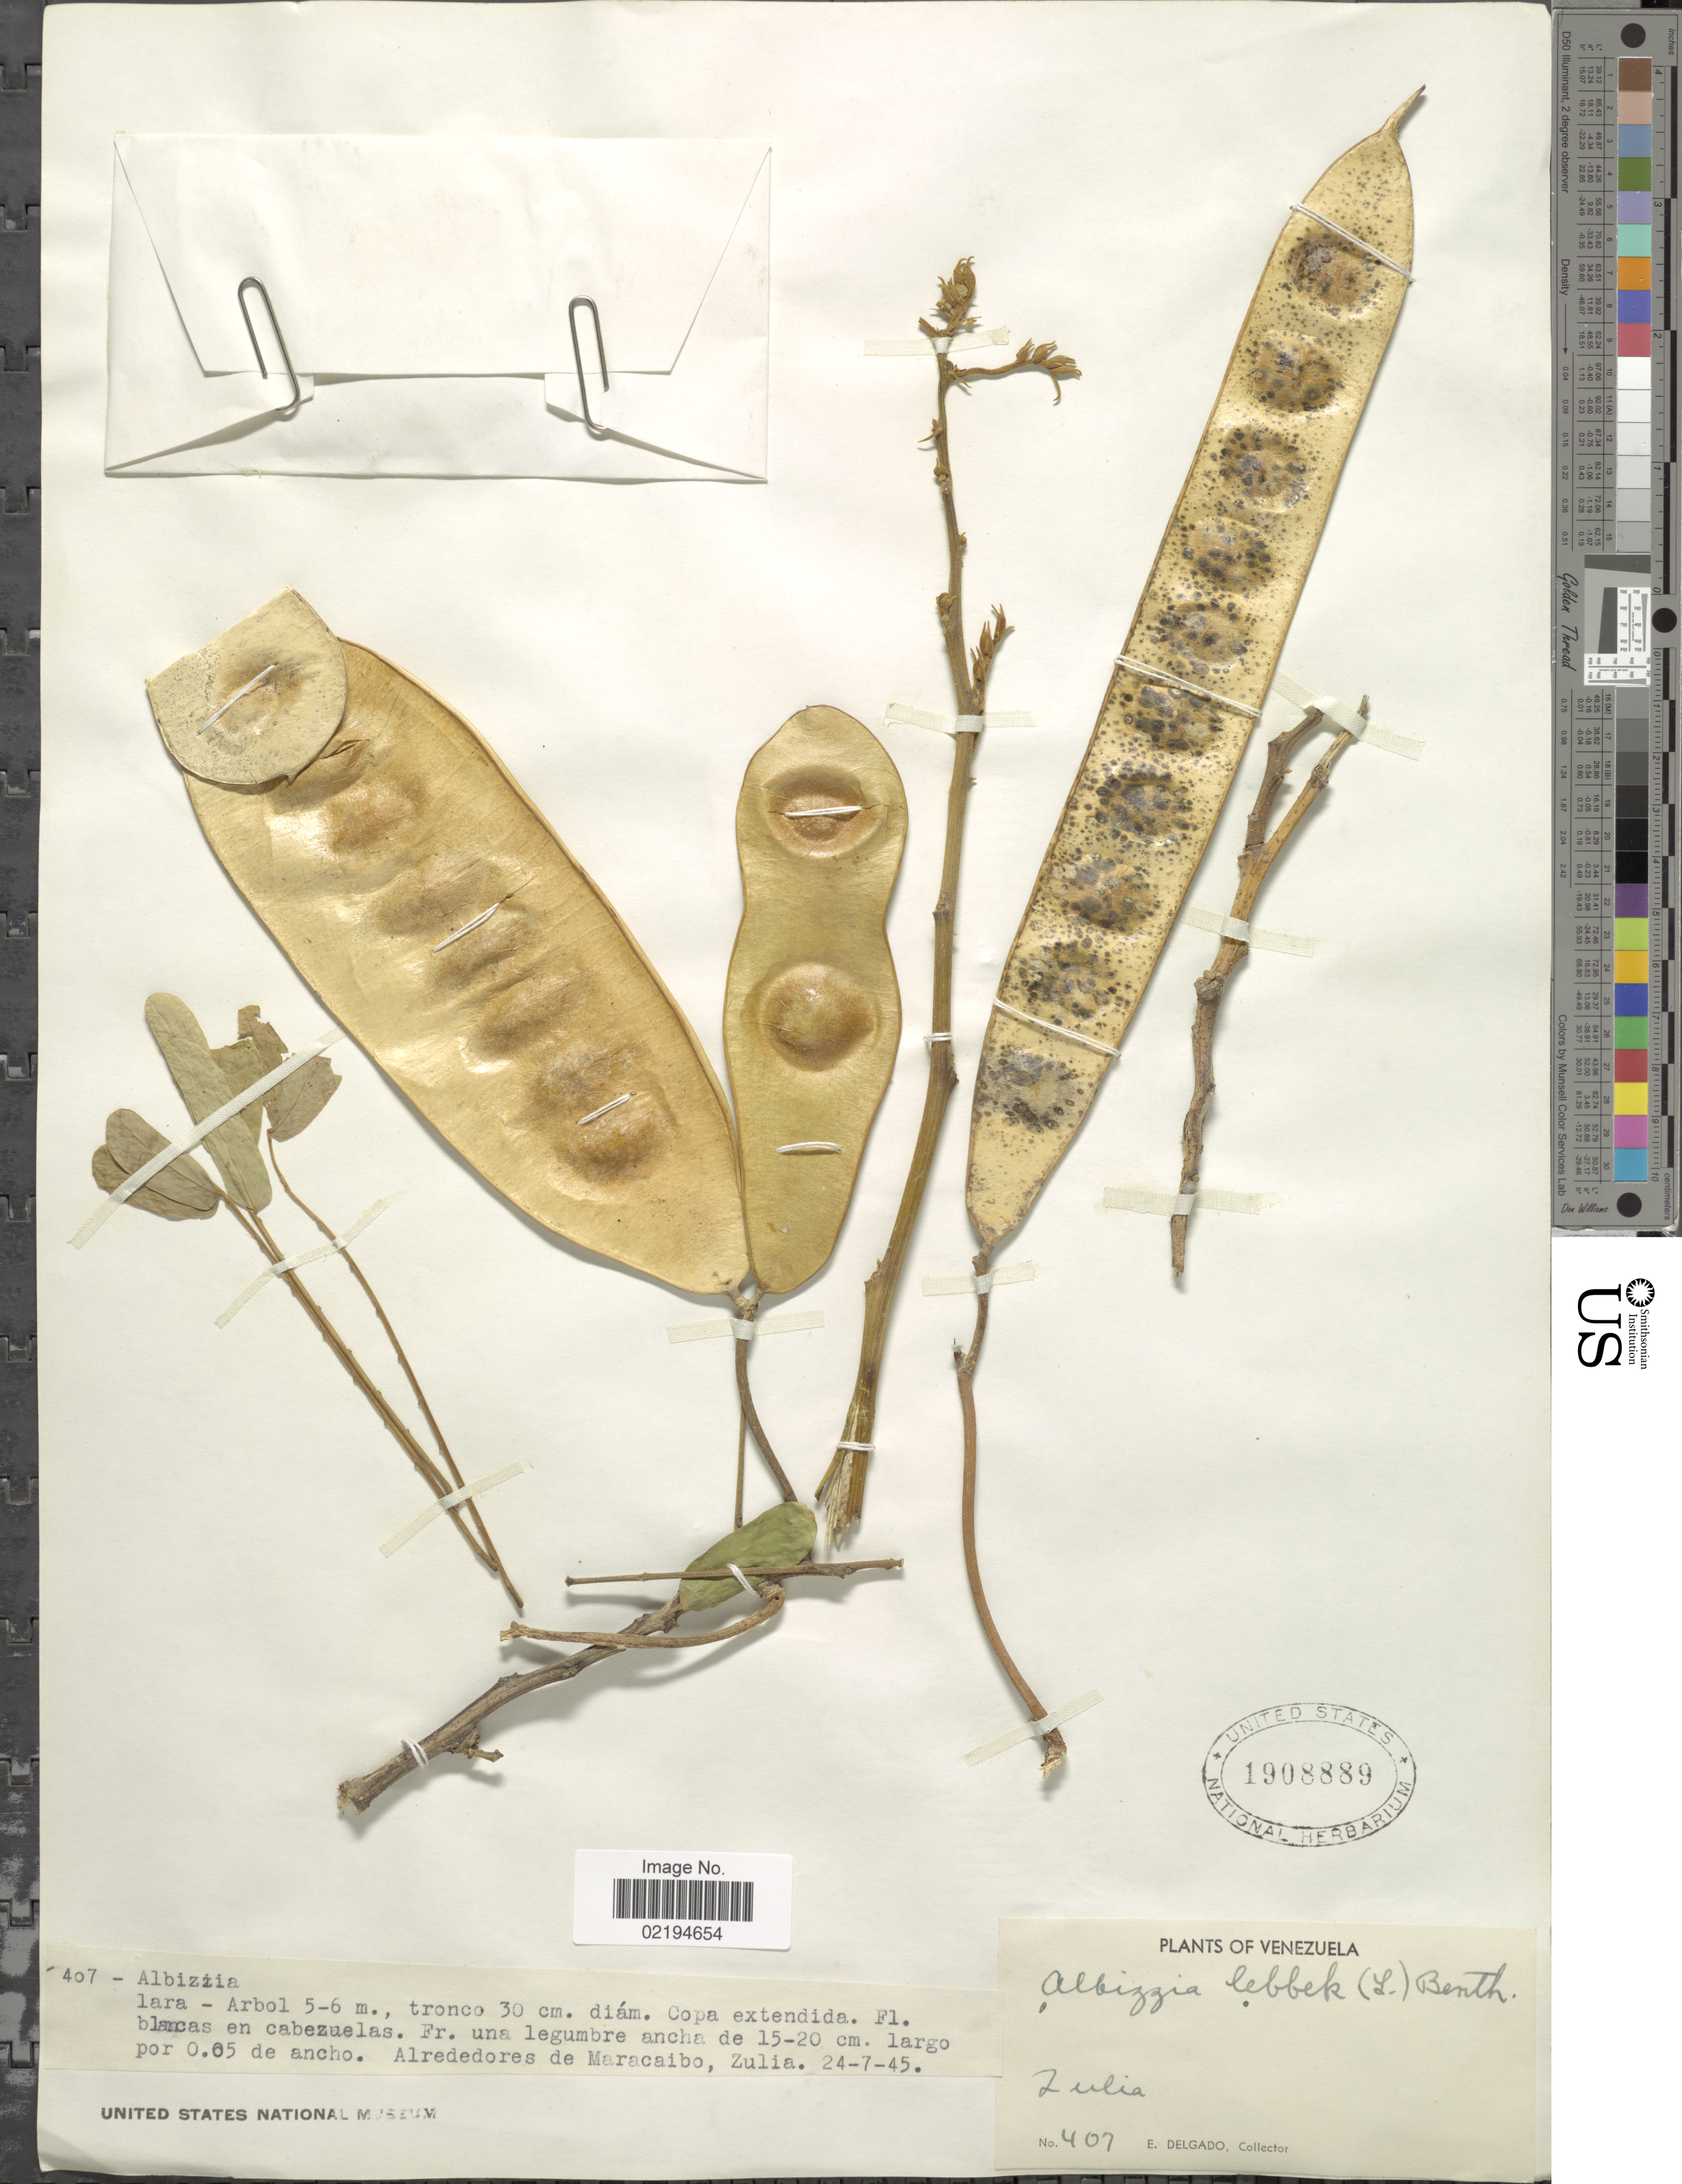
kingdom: Plantae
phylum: Tracheophyta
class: Magnoliopsida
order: Fabales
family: Fabaceae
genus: Albizia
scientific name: Albizia lebbeck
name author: (L.) Benth.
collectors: E. Delgado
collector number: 407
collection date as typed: Transcribed d/m/y: 24/7/45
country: Venezuela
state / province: Zulia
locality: Alrededores de Maracaibo.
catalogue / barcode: US 1908889